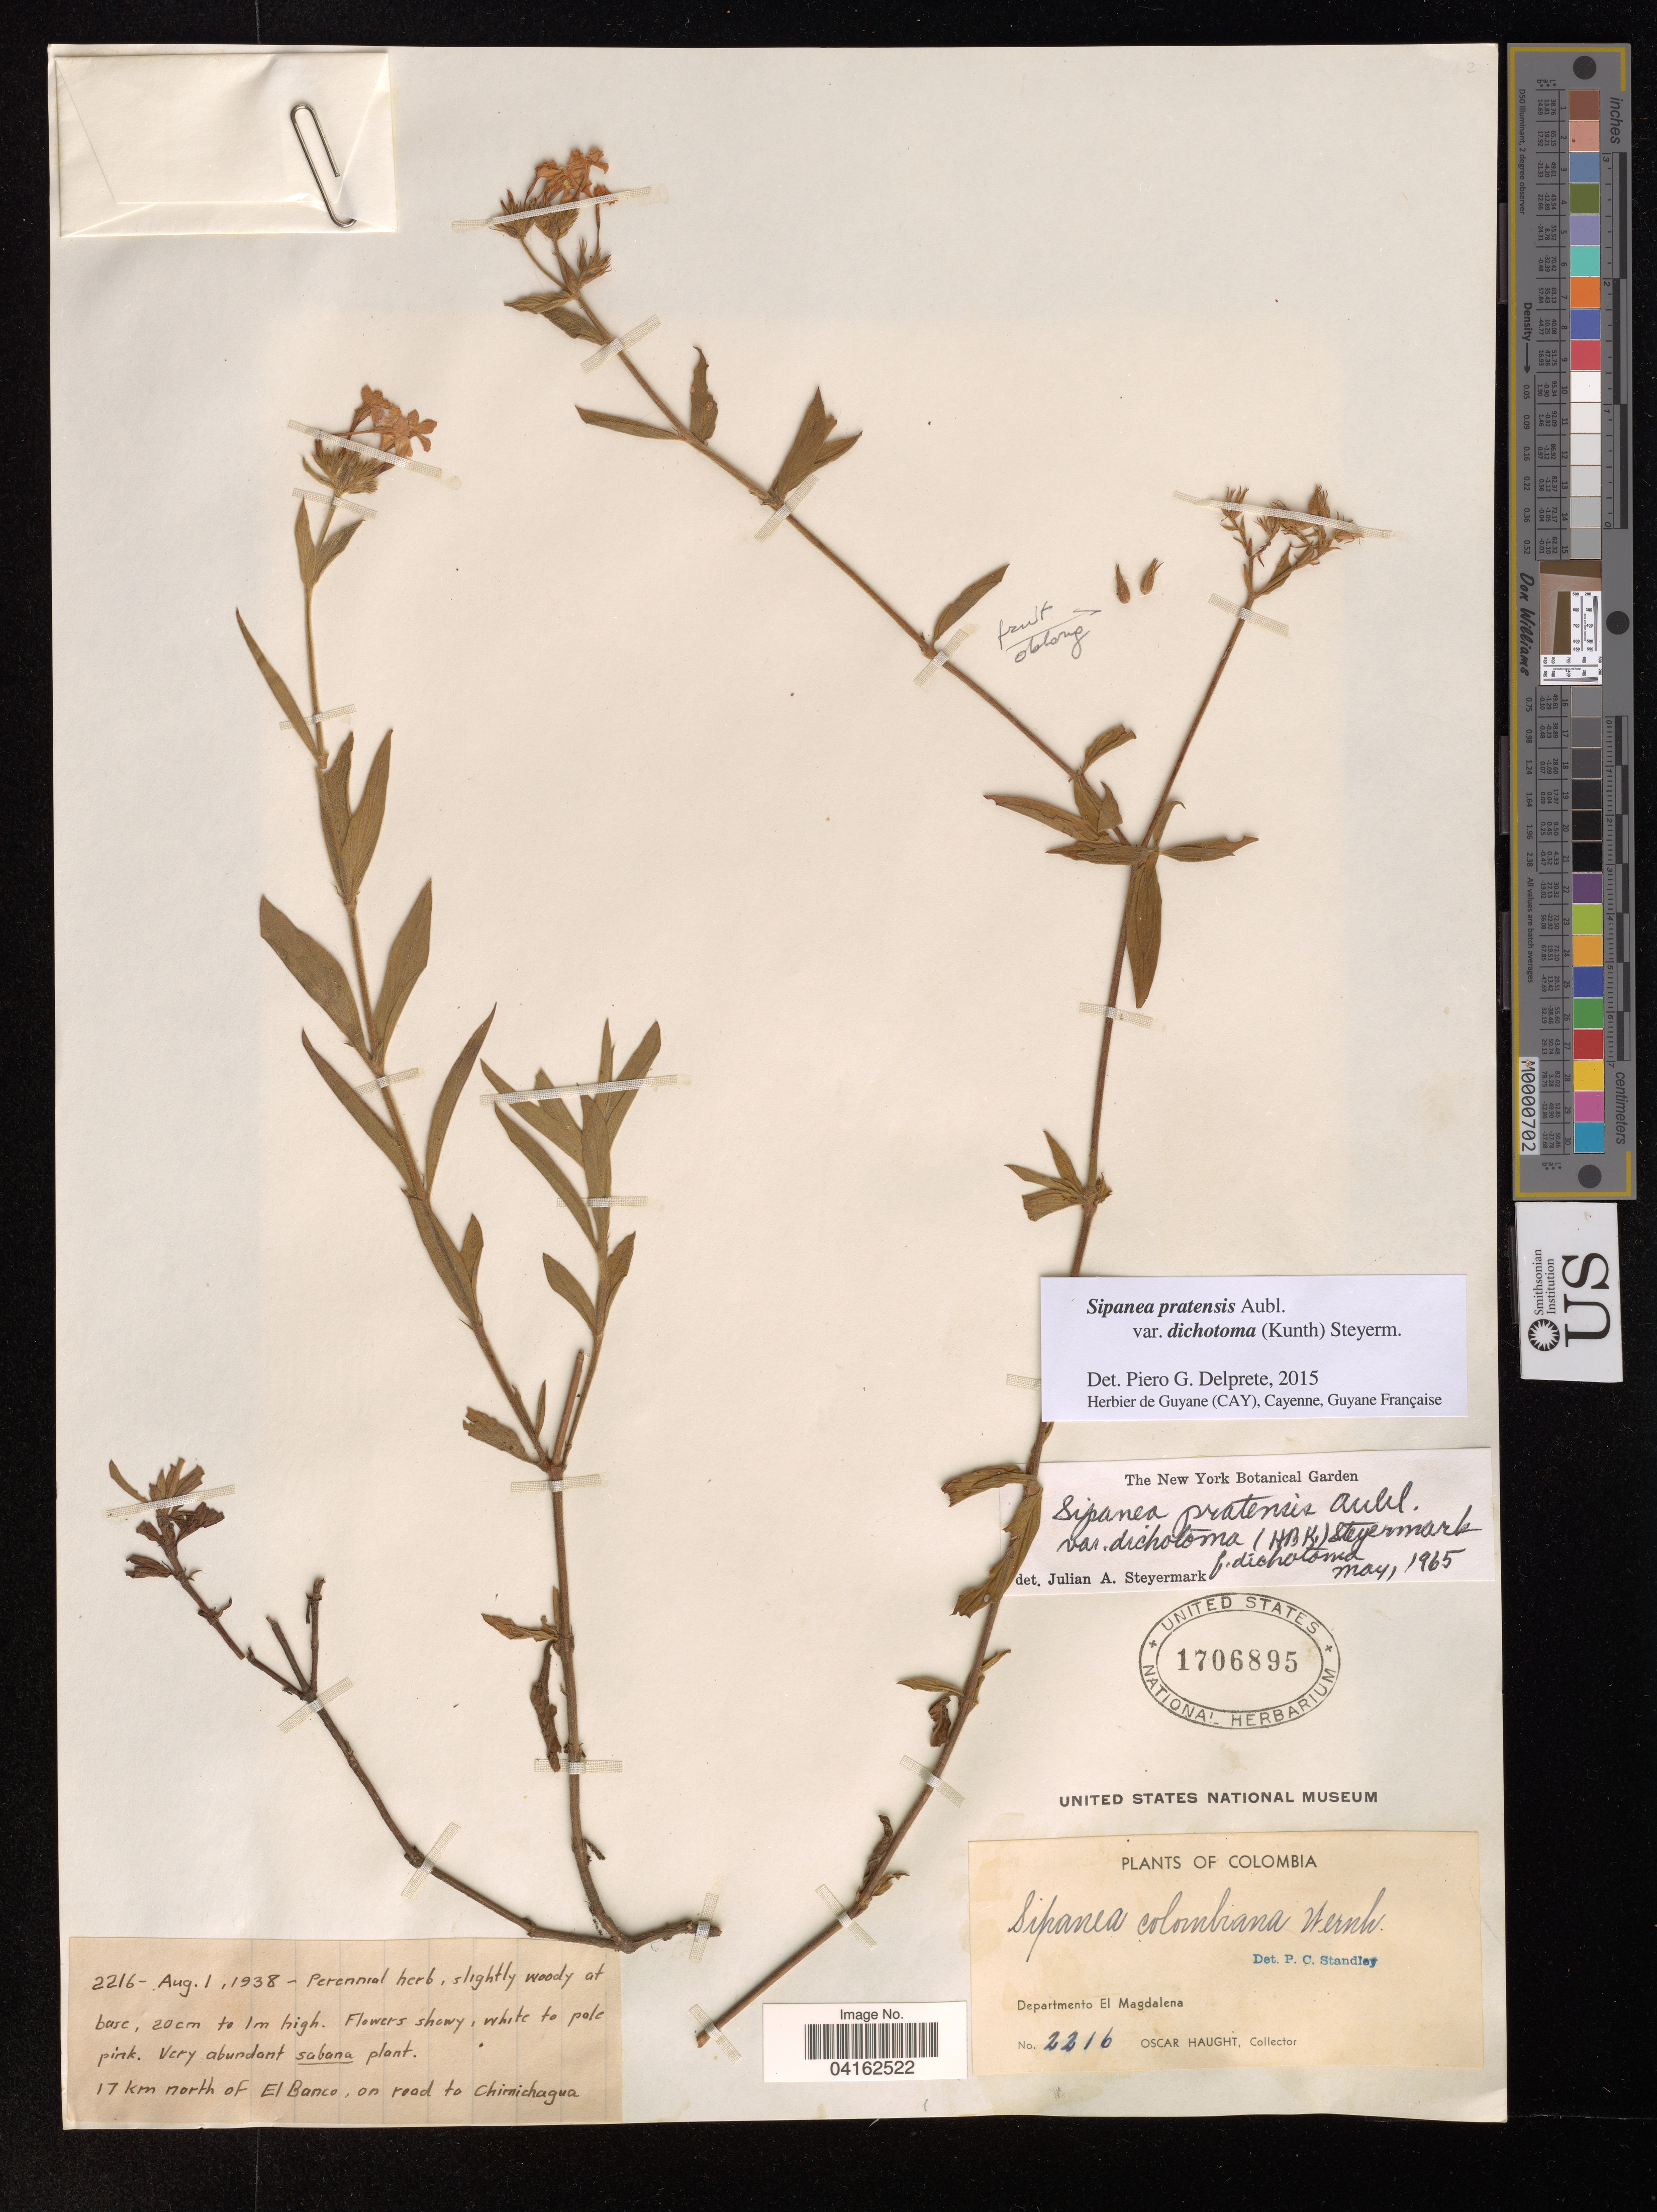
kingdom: Plantae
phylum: Tracheophyta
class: Magnoliopsida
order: Gentianales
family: Rubiaceae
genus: Sipanea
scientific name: Sipanea pratensis var. dichotoma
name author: (Kunth) Steyerm.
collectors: O. L. Haught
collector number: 2216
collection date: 1938-08-01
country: Colombia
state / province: Magdalena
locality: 17 km north of El Banco, on road to Chimichagua.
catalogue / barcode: US 1706895